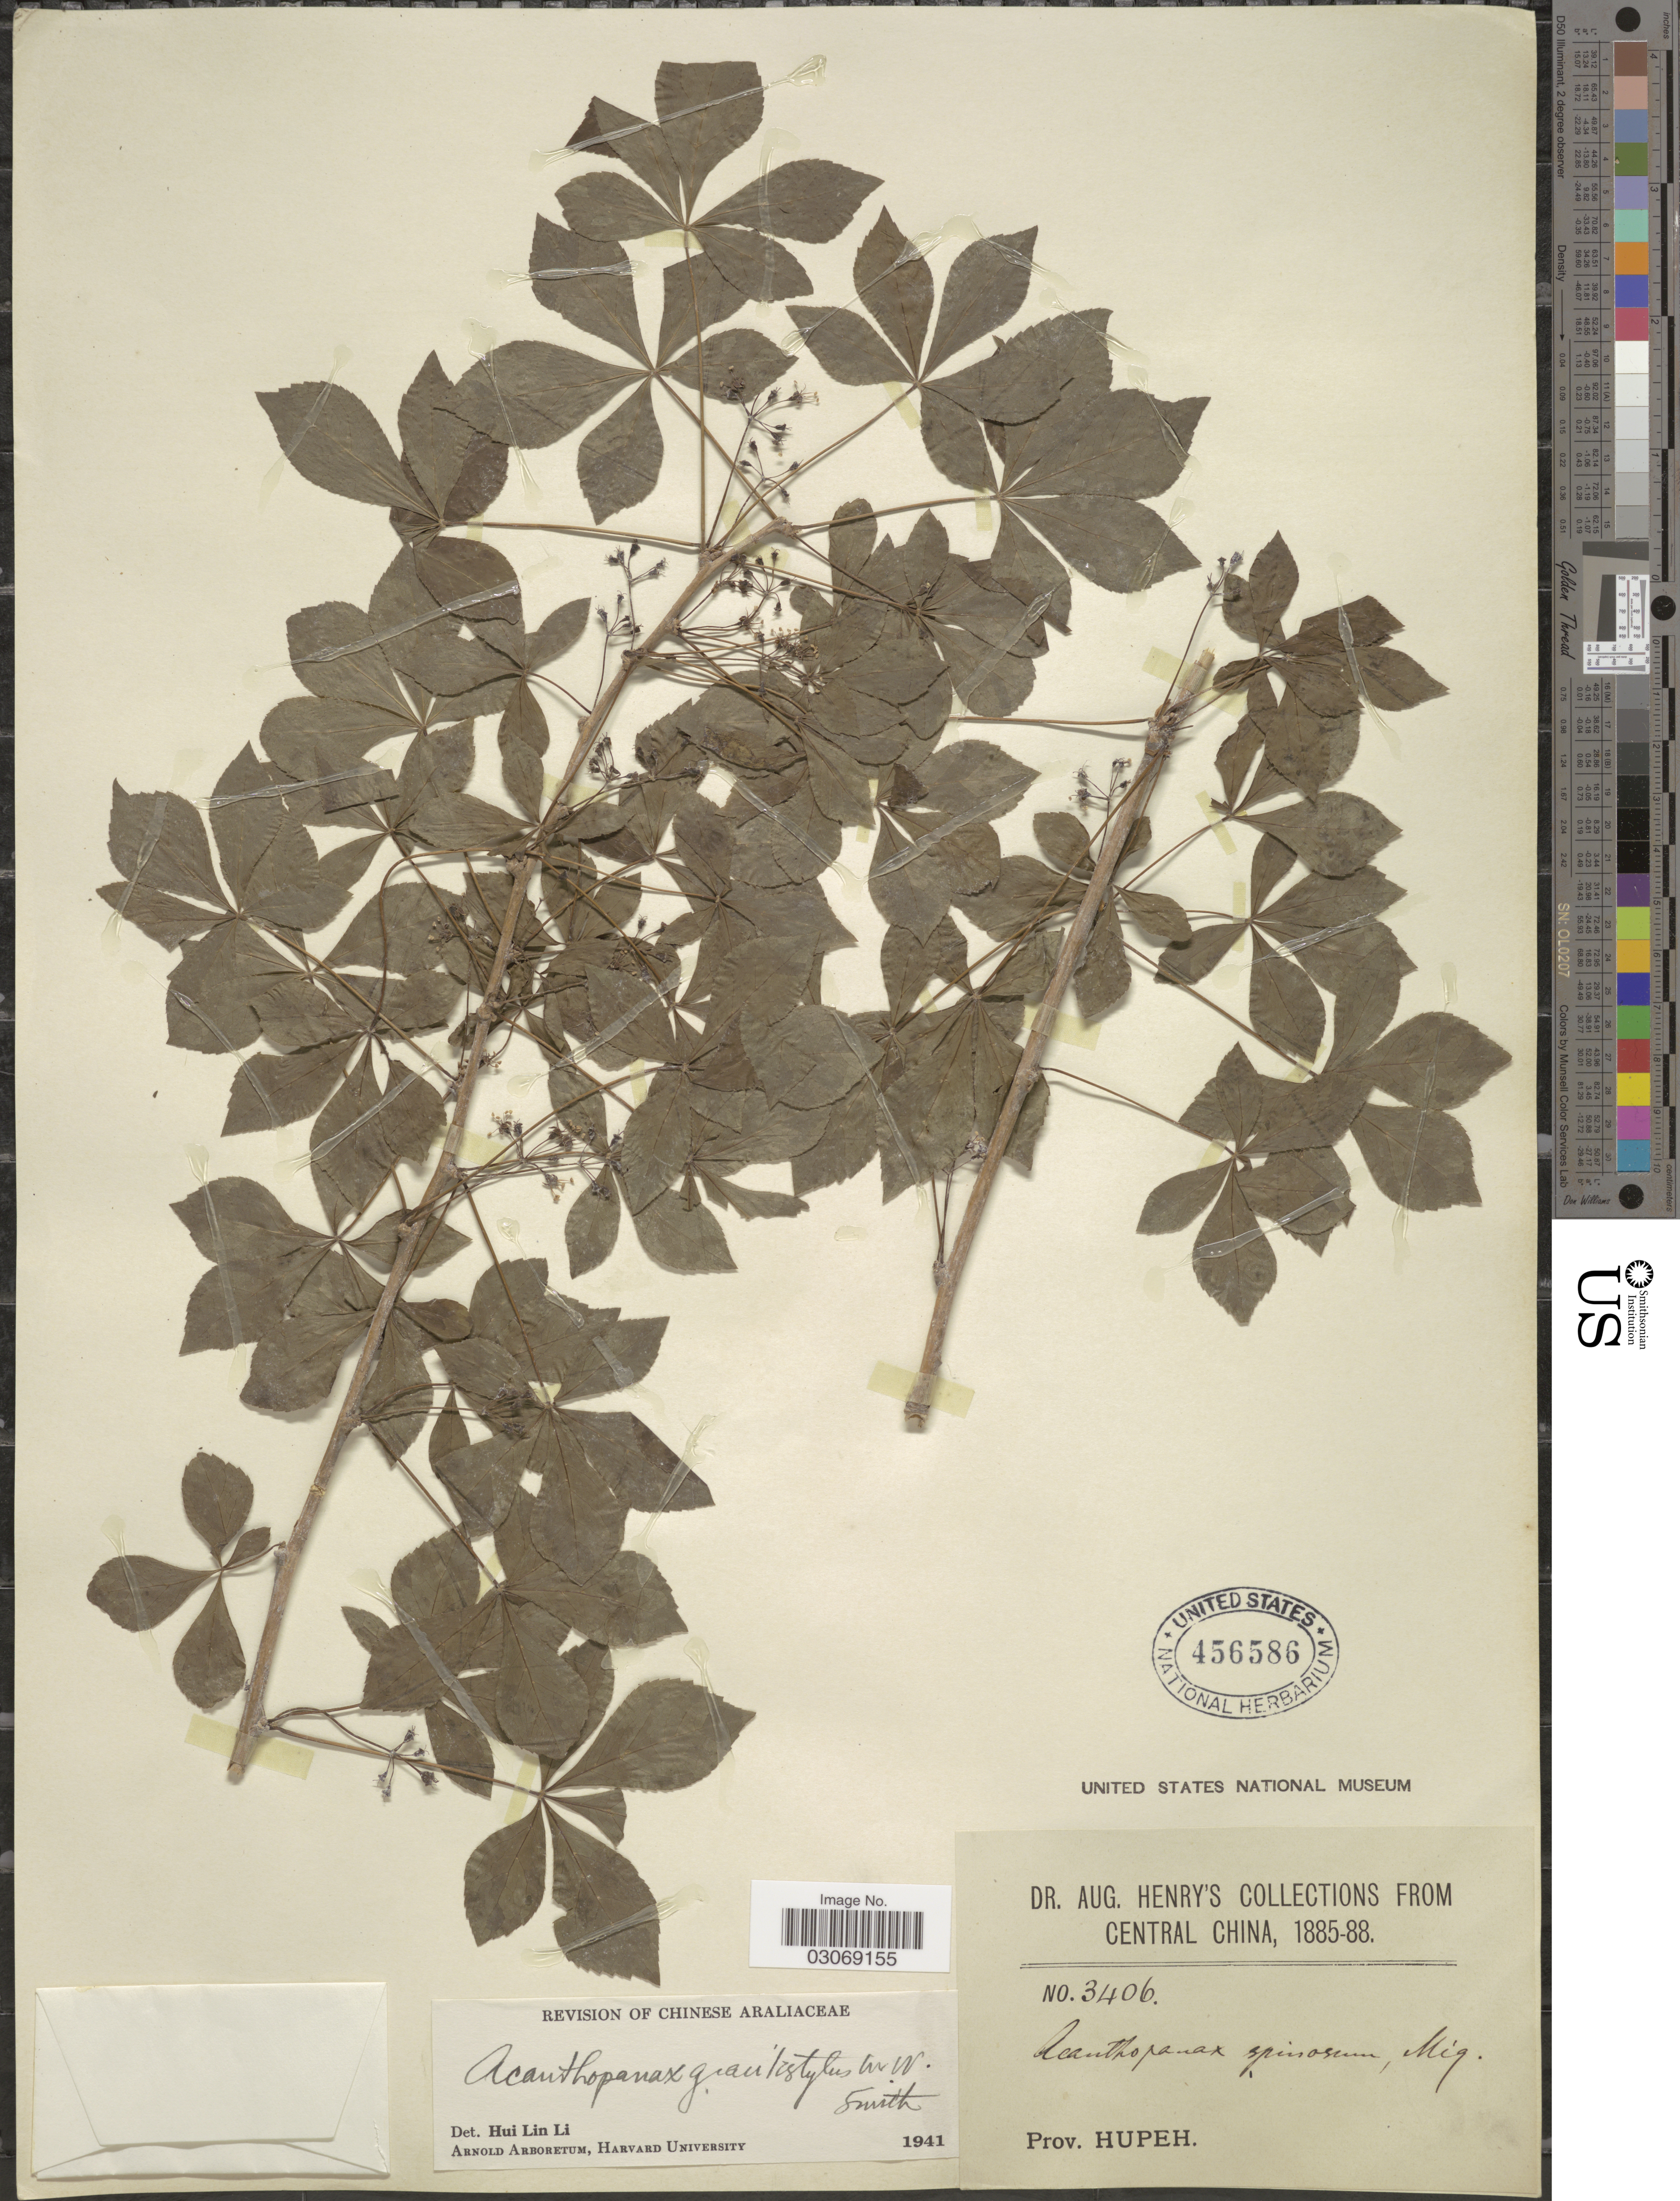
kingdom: Plantae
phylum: Tracheophyta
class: Magnoliopsida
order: Apiales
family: Araliaceae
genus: Acanthopanax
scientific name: Acanthopanax gracilistylus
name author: W.W. Sm.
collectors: A. Henry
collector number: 3401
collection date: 1885/1888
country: China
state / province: Hubei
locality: Central China. Hupeh.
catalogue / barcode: US 456586